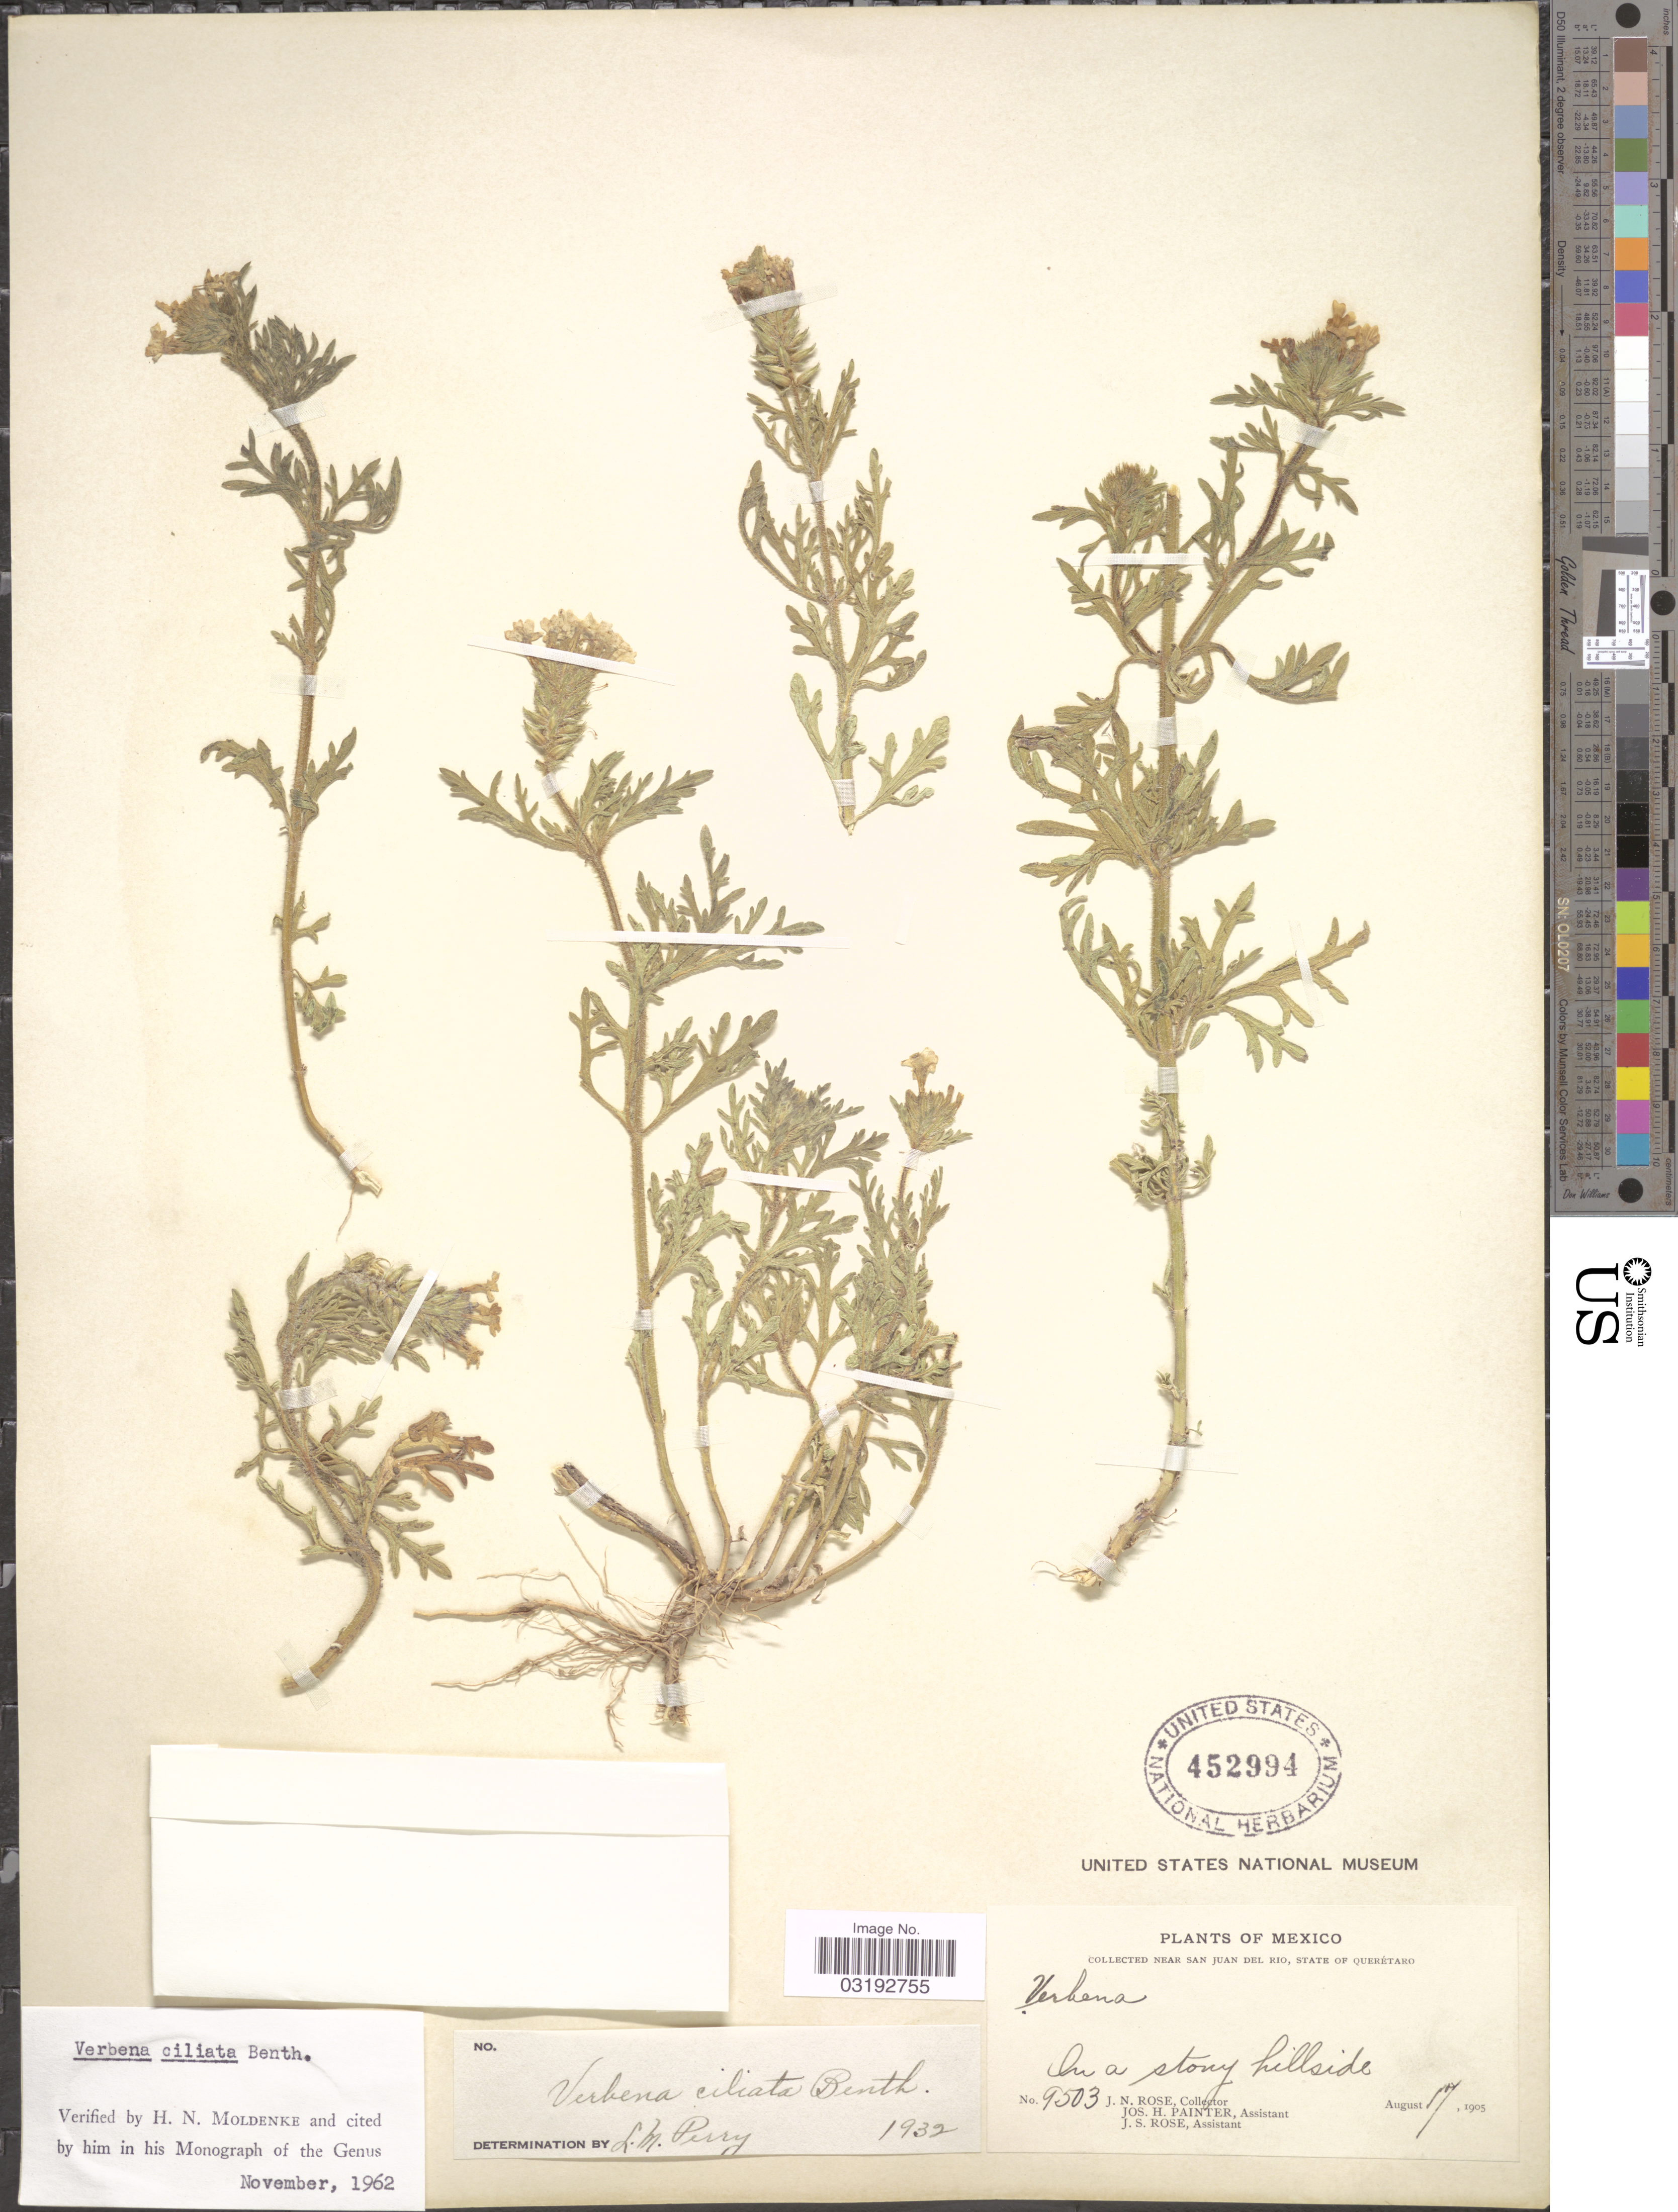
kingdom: Plantae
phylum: Tracheophyta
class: Magnoliopsida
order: Lamiales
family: Verbenaceae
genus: Verbena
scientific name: Verbena ciliata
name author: Benth.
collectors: J. N. Rose, J. H. Painter & J. S. Rose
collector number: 9503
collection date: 1905-08-17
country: Mexico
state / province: Querétaro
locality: Near San Juan del Rio.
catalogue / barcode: US 452994